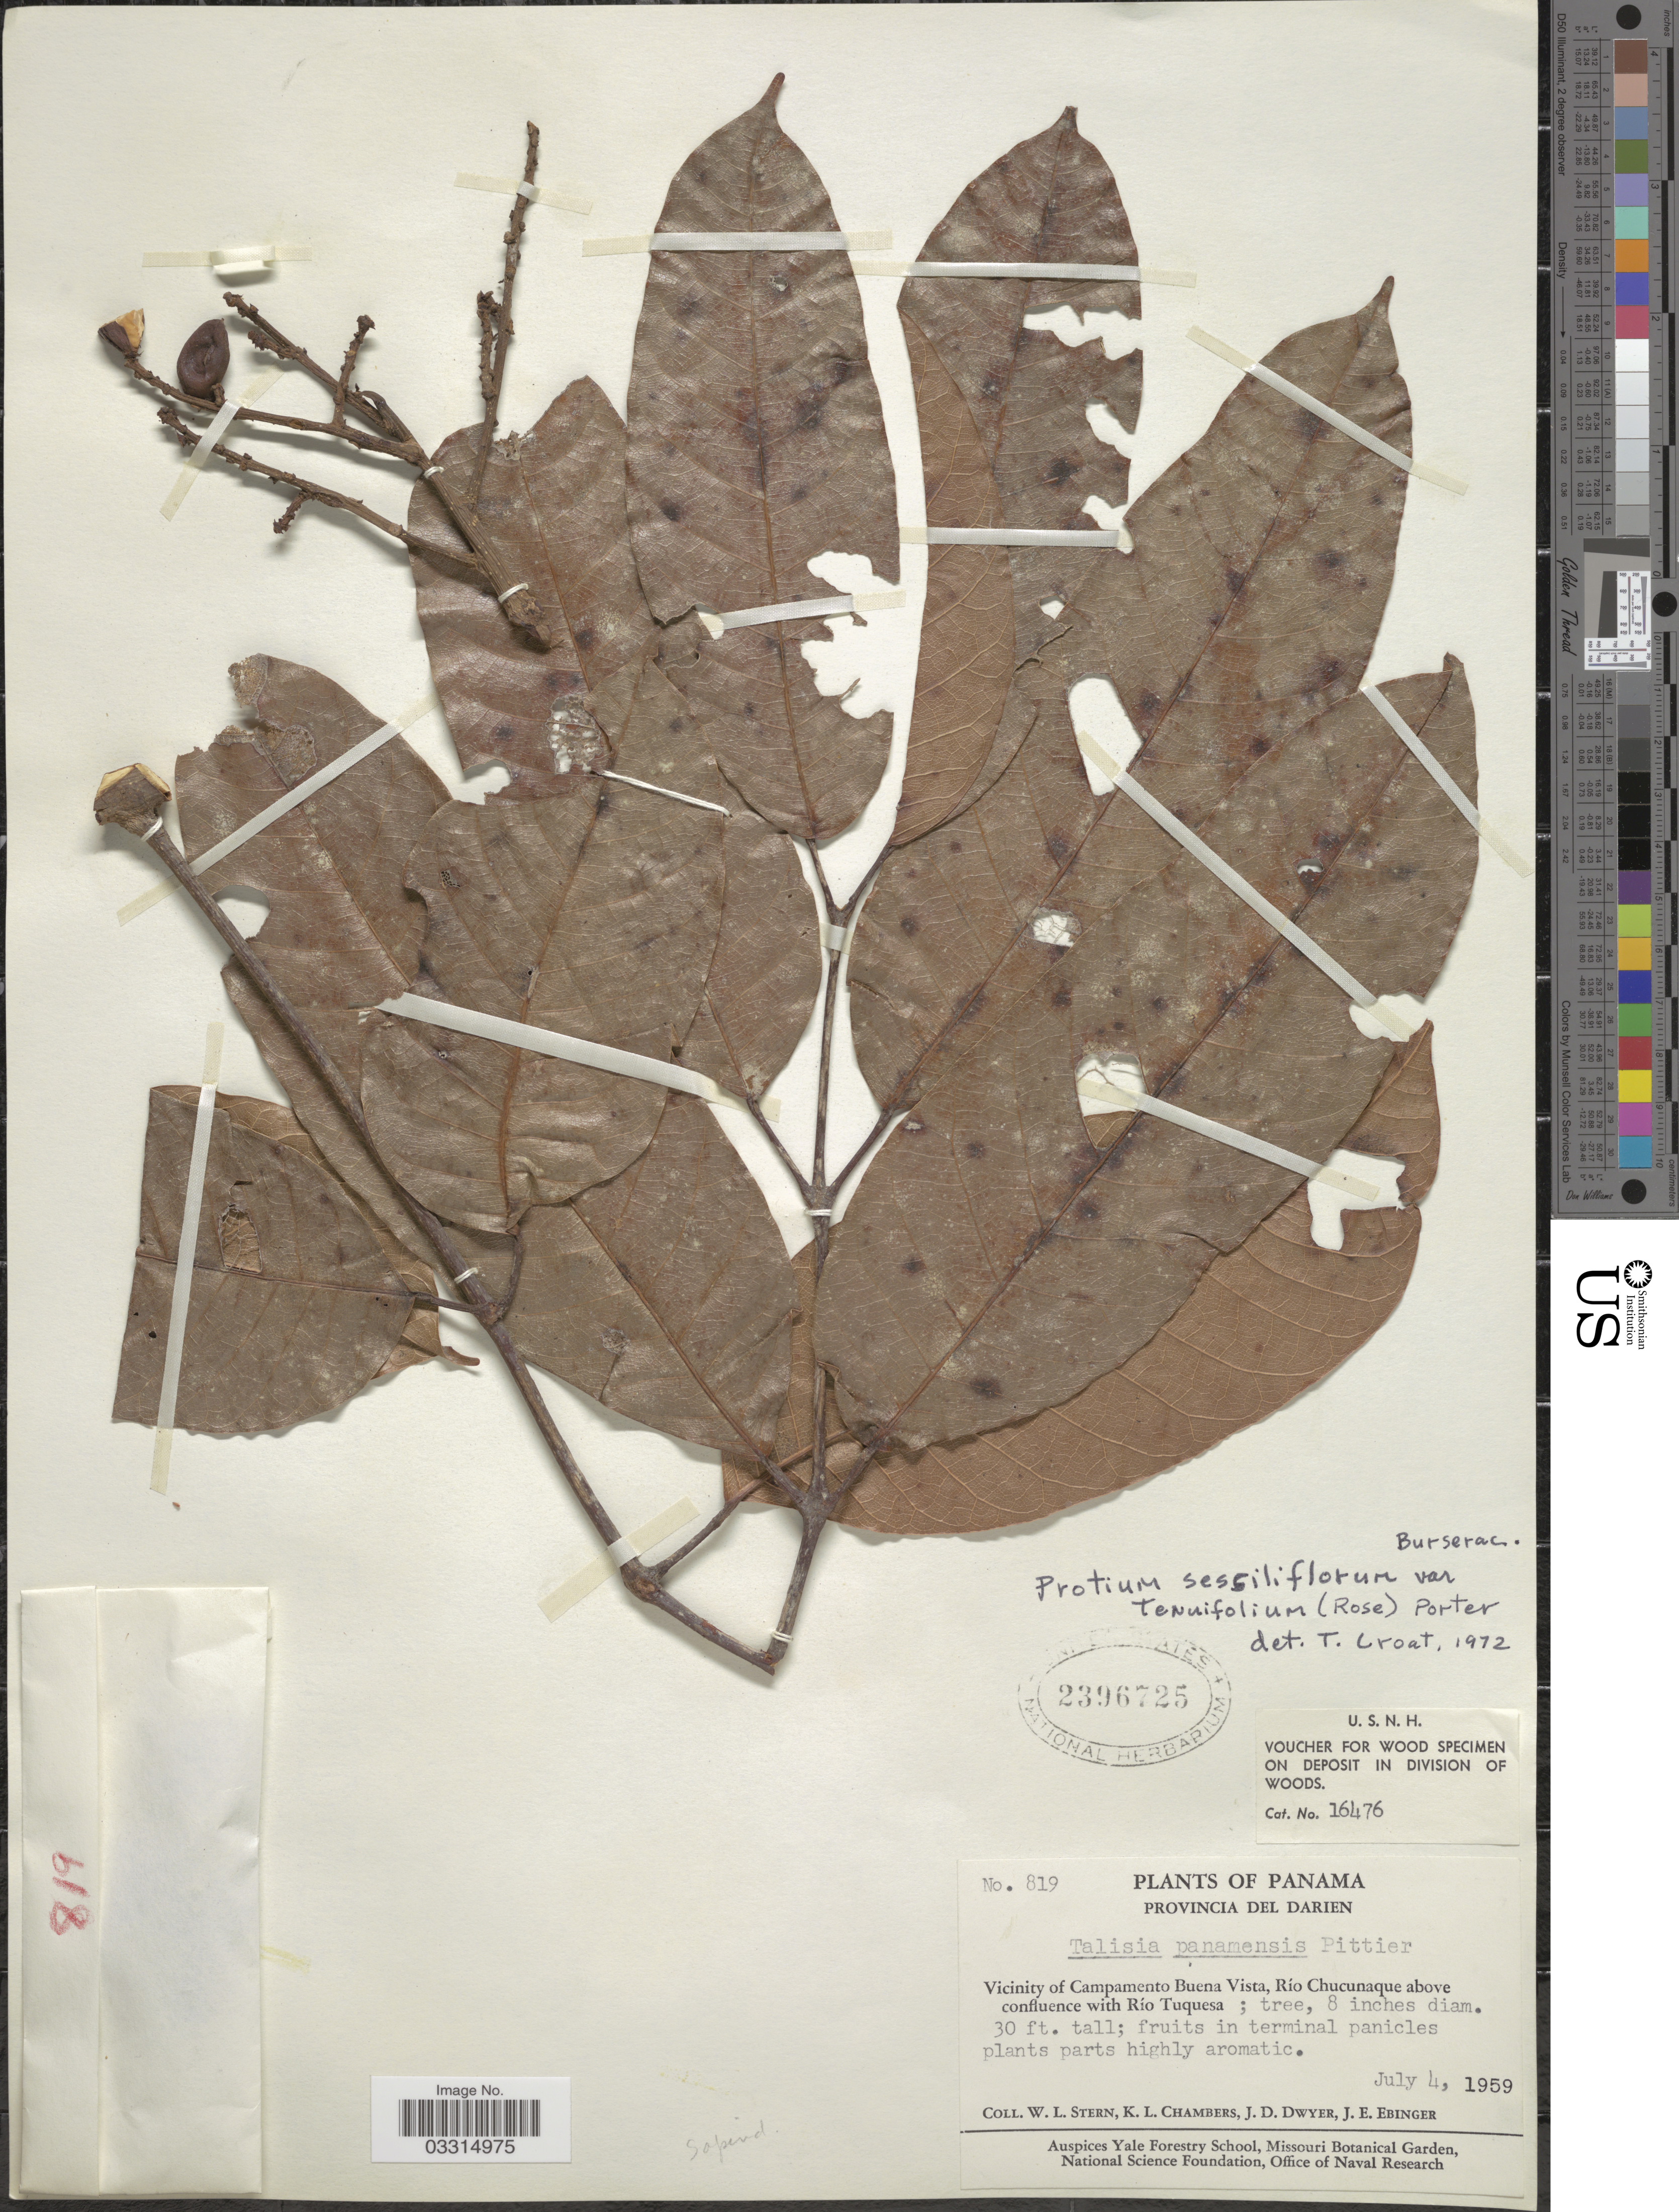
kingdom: Plantae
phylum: Tracheophyta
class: Magnoliopsida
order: Sapindales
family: Burseraceae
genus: Protium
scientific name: Protium sessiliflorum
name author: (Rose) Standl.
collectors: W. L. Stern, K. Chambers, J. D. Dwyer & J. Ebinger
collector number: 819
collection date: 1959-07-04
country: Panama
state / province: Darién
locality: Vicinity of Campamento Buena Vista, Río Chucunaque above confluence with Río Tuquesa.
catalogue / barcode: US 2396725